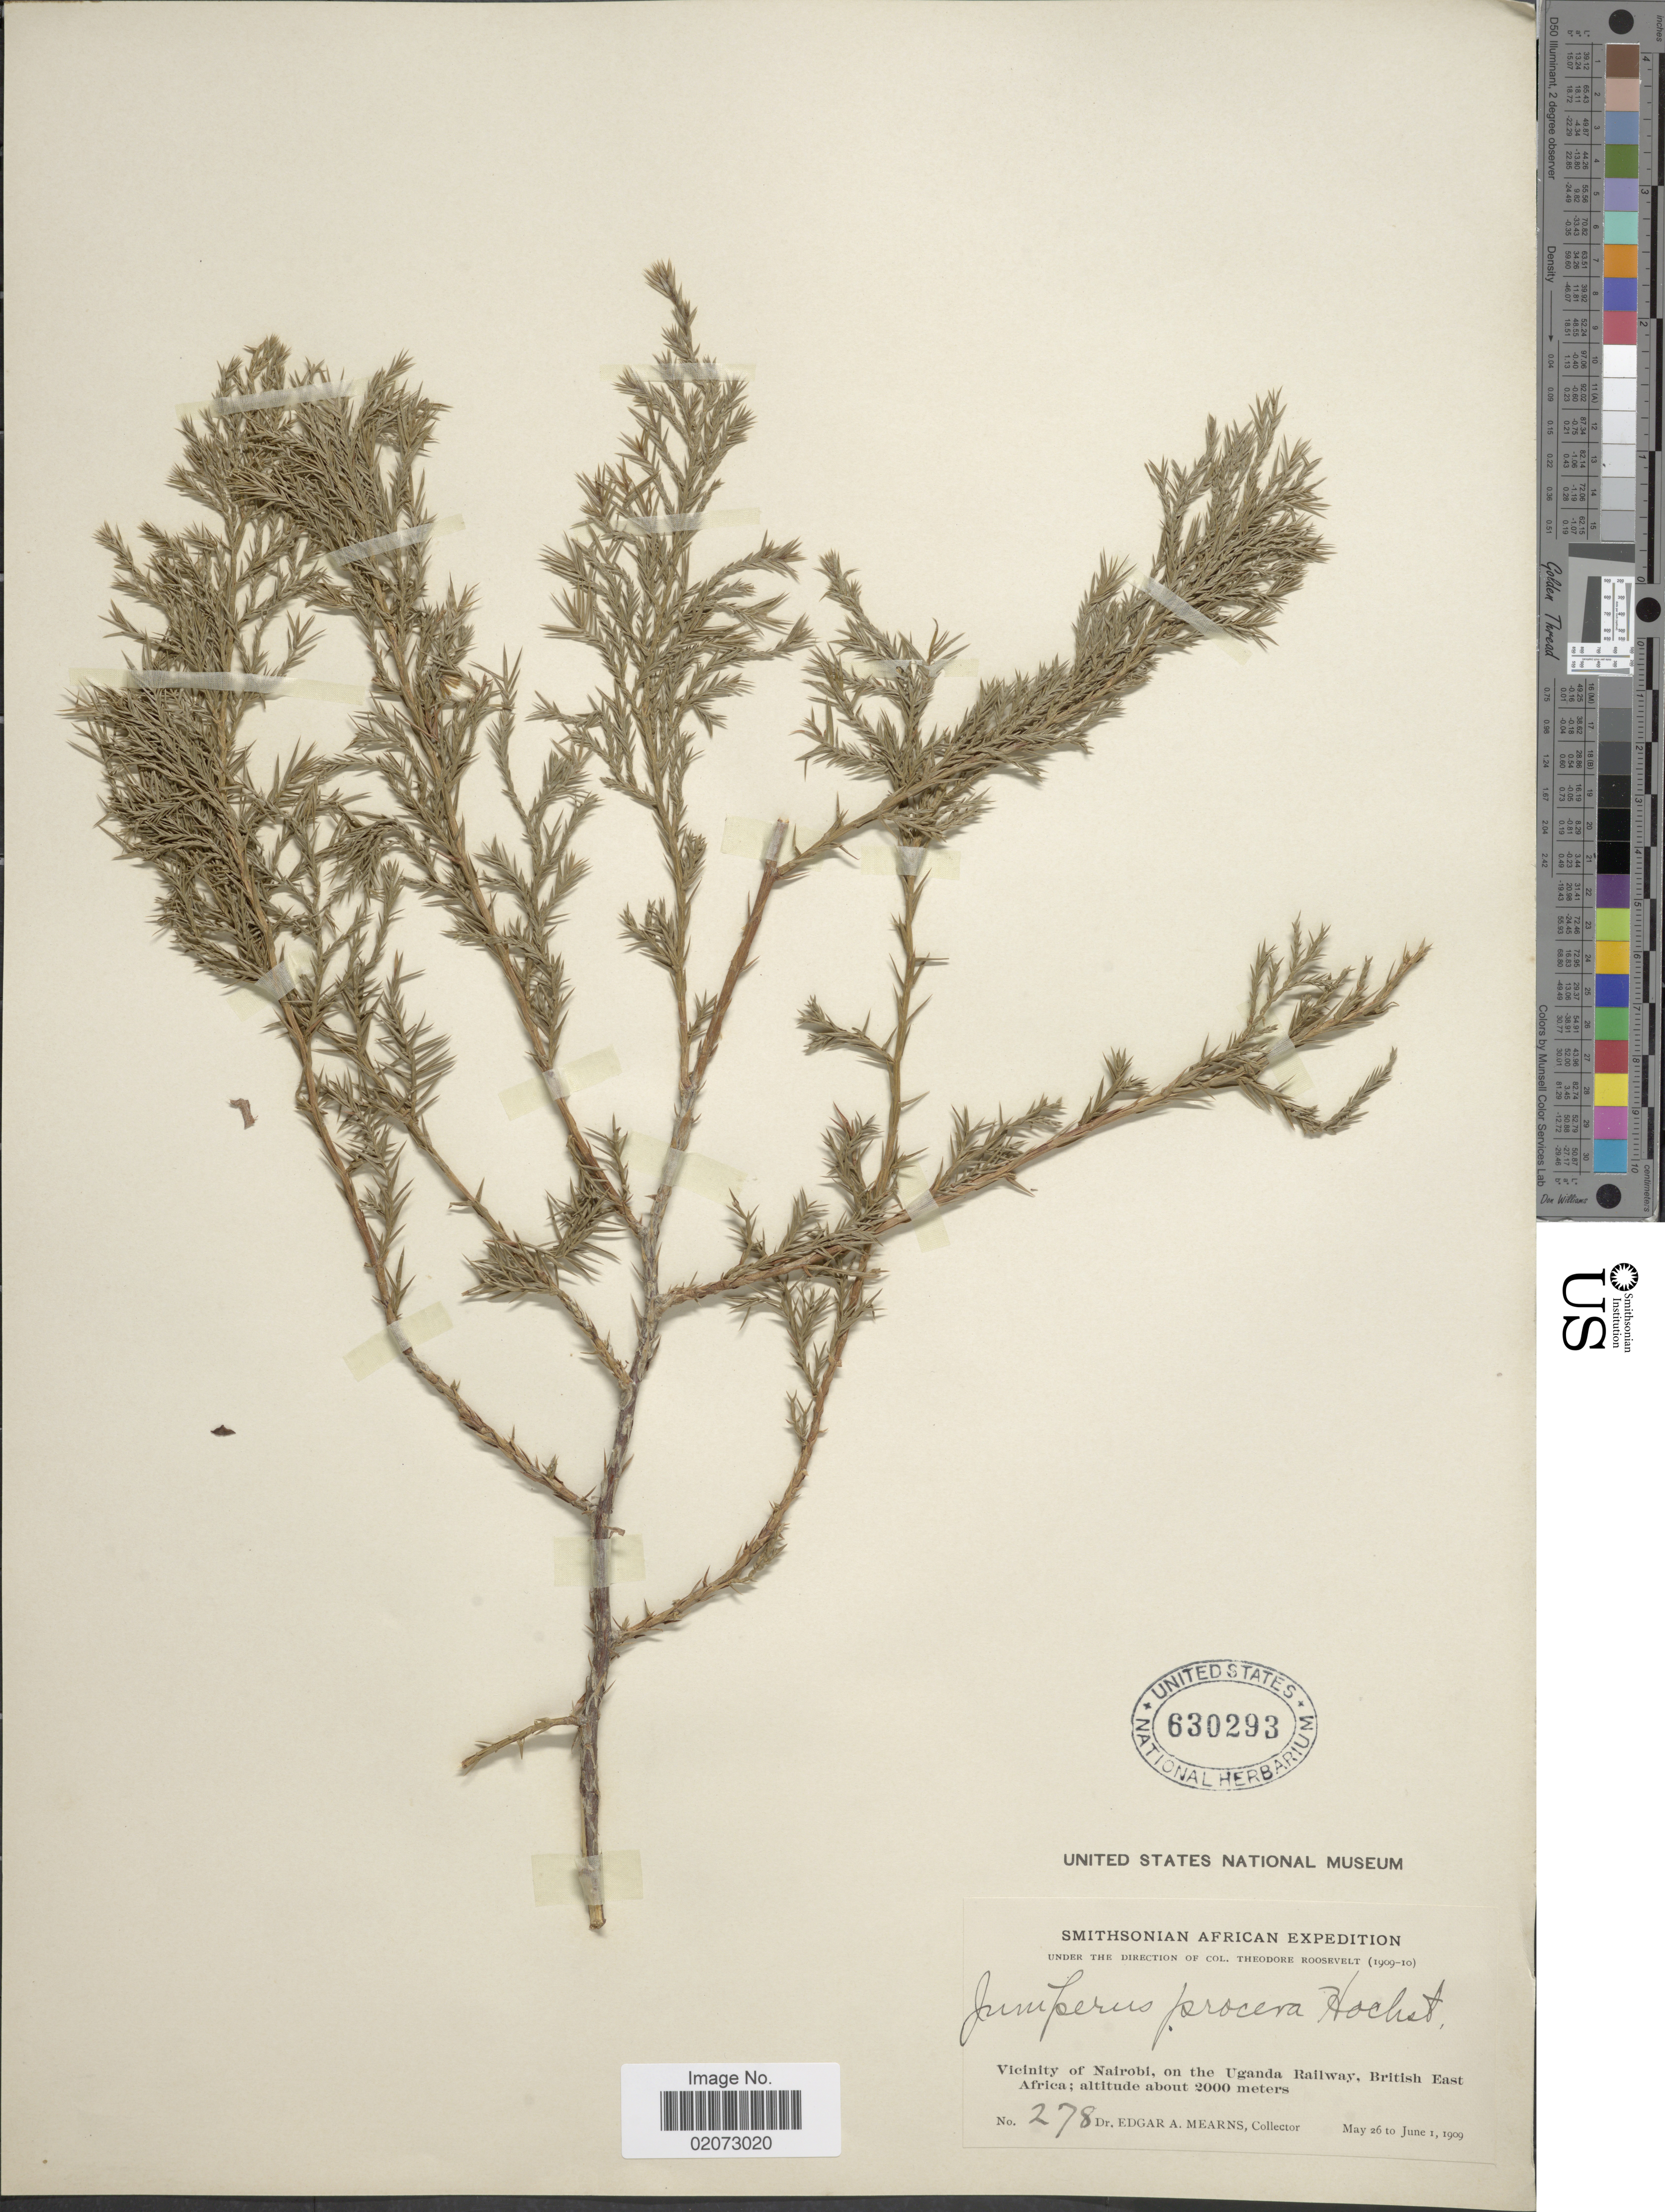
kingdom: Plantae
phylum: Tracheophyta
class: Pinopsida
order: Pinales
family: Cupressaceae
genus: Juniperus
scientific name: Juniperus procera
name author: Hochst. ex Endl.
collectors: E. A. Mearns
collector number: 278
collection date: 1909-05-26/1909-06-01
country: Kenya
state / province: Nairobi Area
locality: Vicinity of Nairobi, on the Uganda Railway, British East Africa.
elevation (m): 2000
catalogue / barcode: US 630293